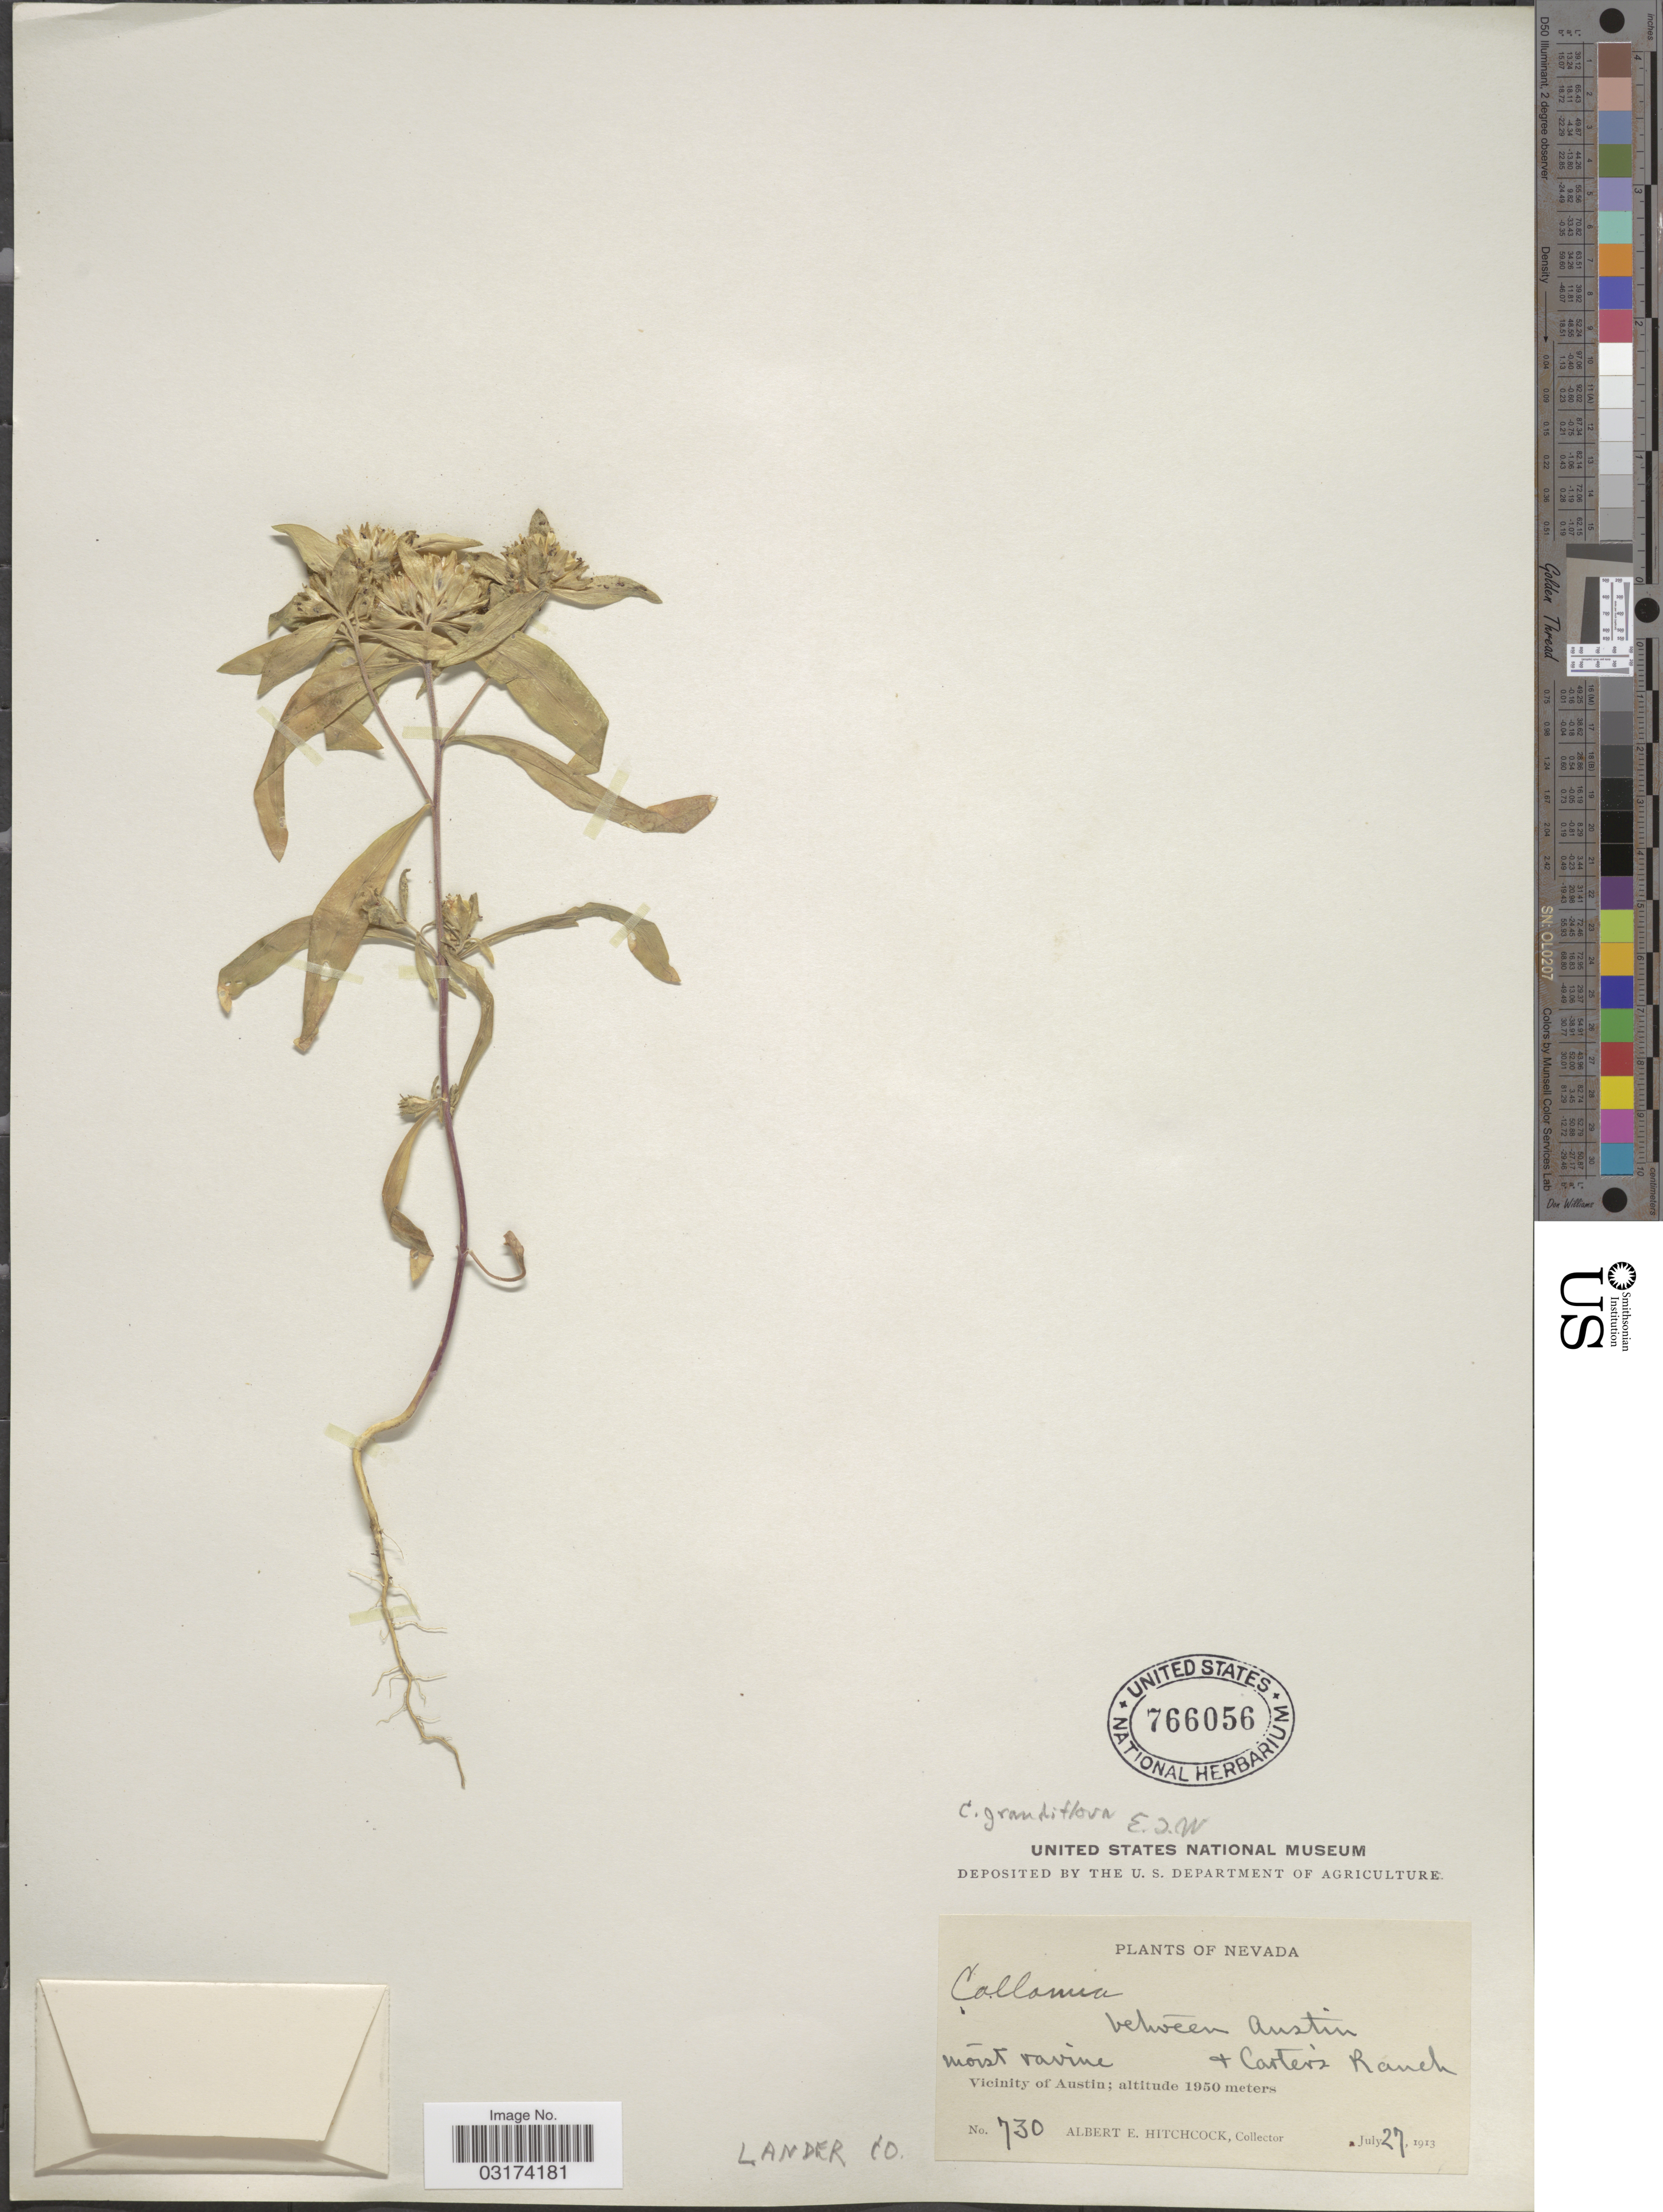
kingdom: Plantae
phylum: Tracheophyta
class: Magnoliopsida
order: Ericales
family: Polemoniaceae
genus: Collomia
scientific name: Collomia grandiflora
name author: Douglas ex Lindl.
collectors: A. Hitchcock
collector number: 730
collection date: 1913-07-27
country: United States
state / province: Nevada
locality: Between Austin + Carter's Ranch. Moist ravine. Vicinity of Austin. Lander Co.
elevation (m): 1950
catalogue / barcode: US 766056